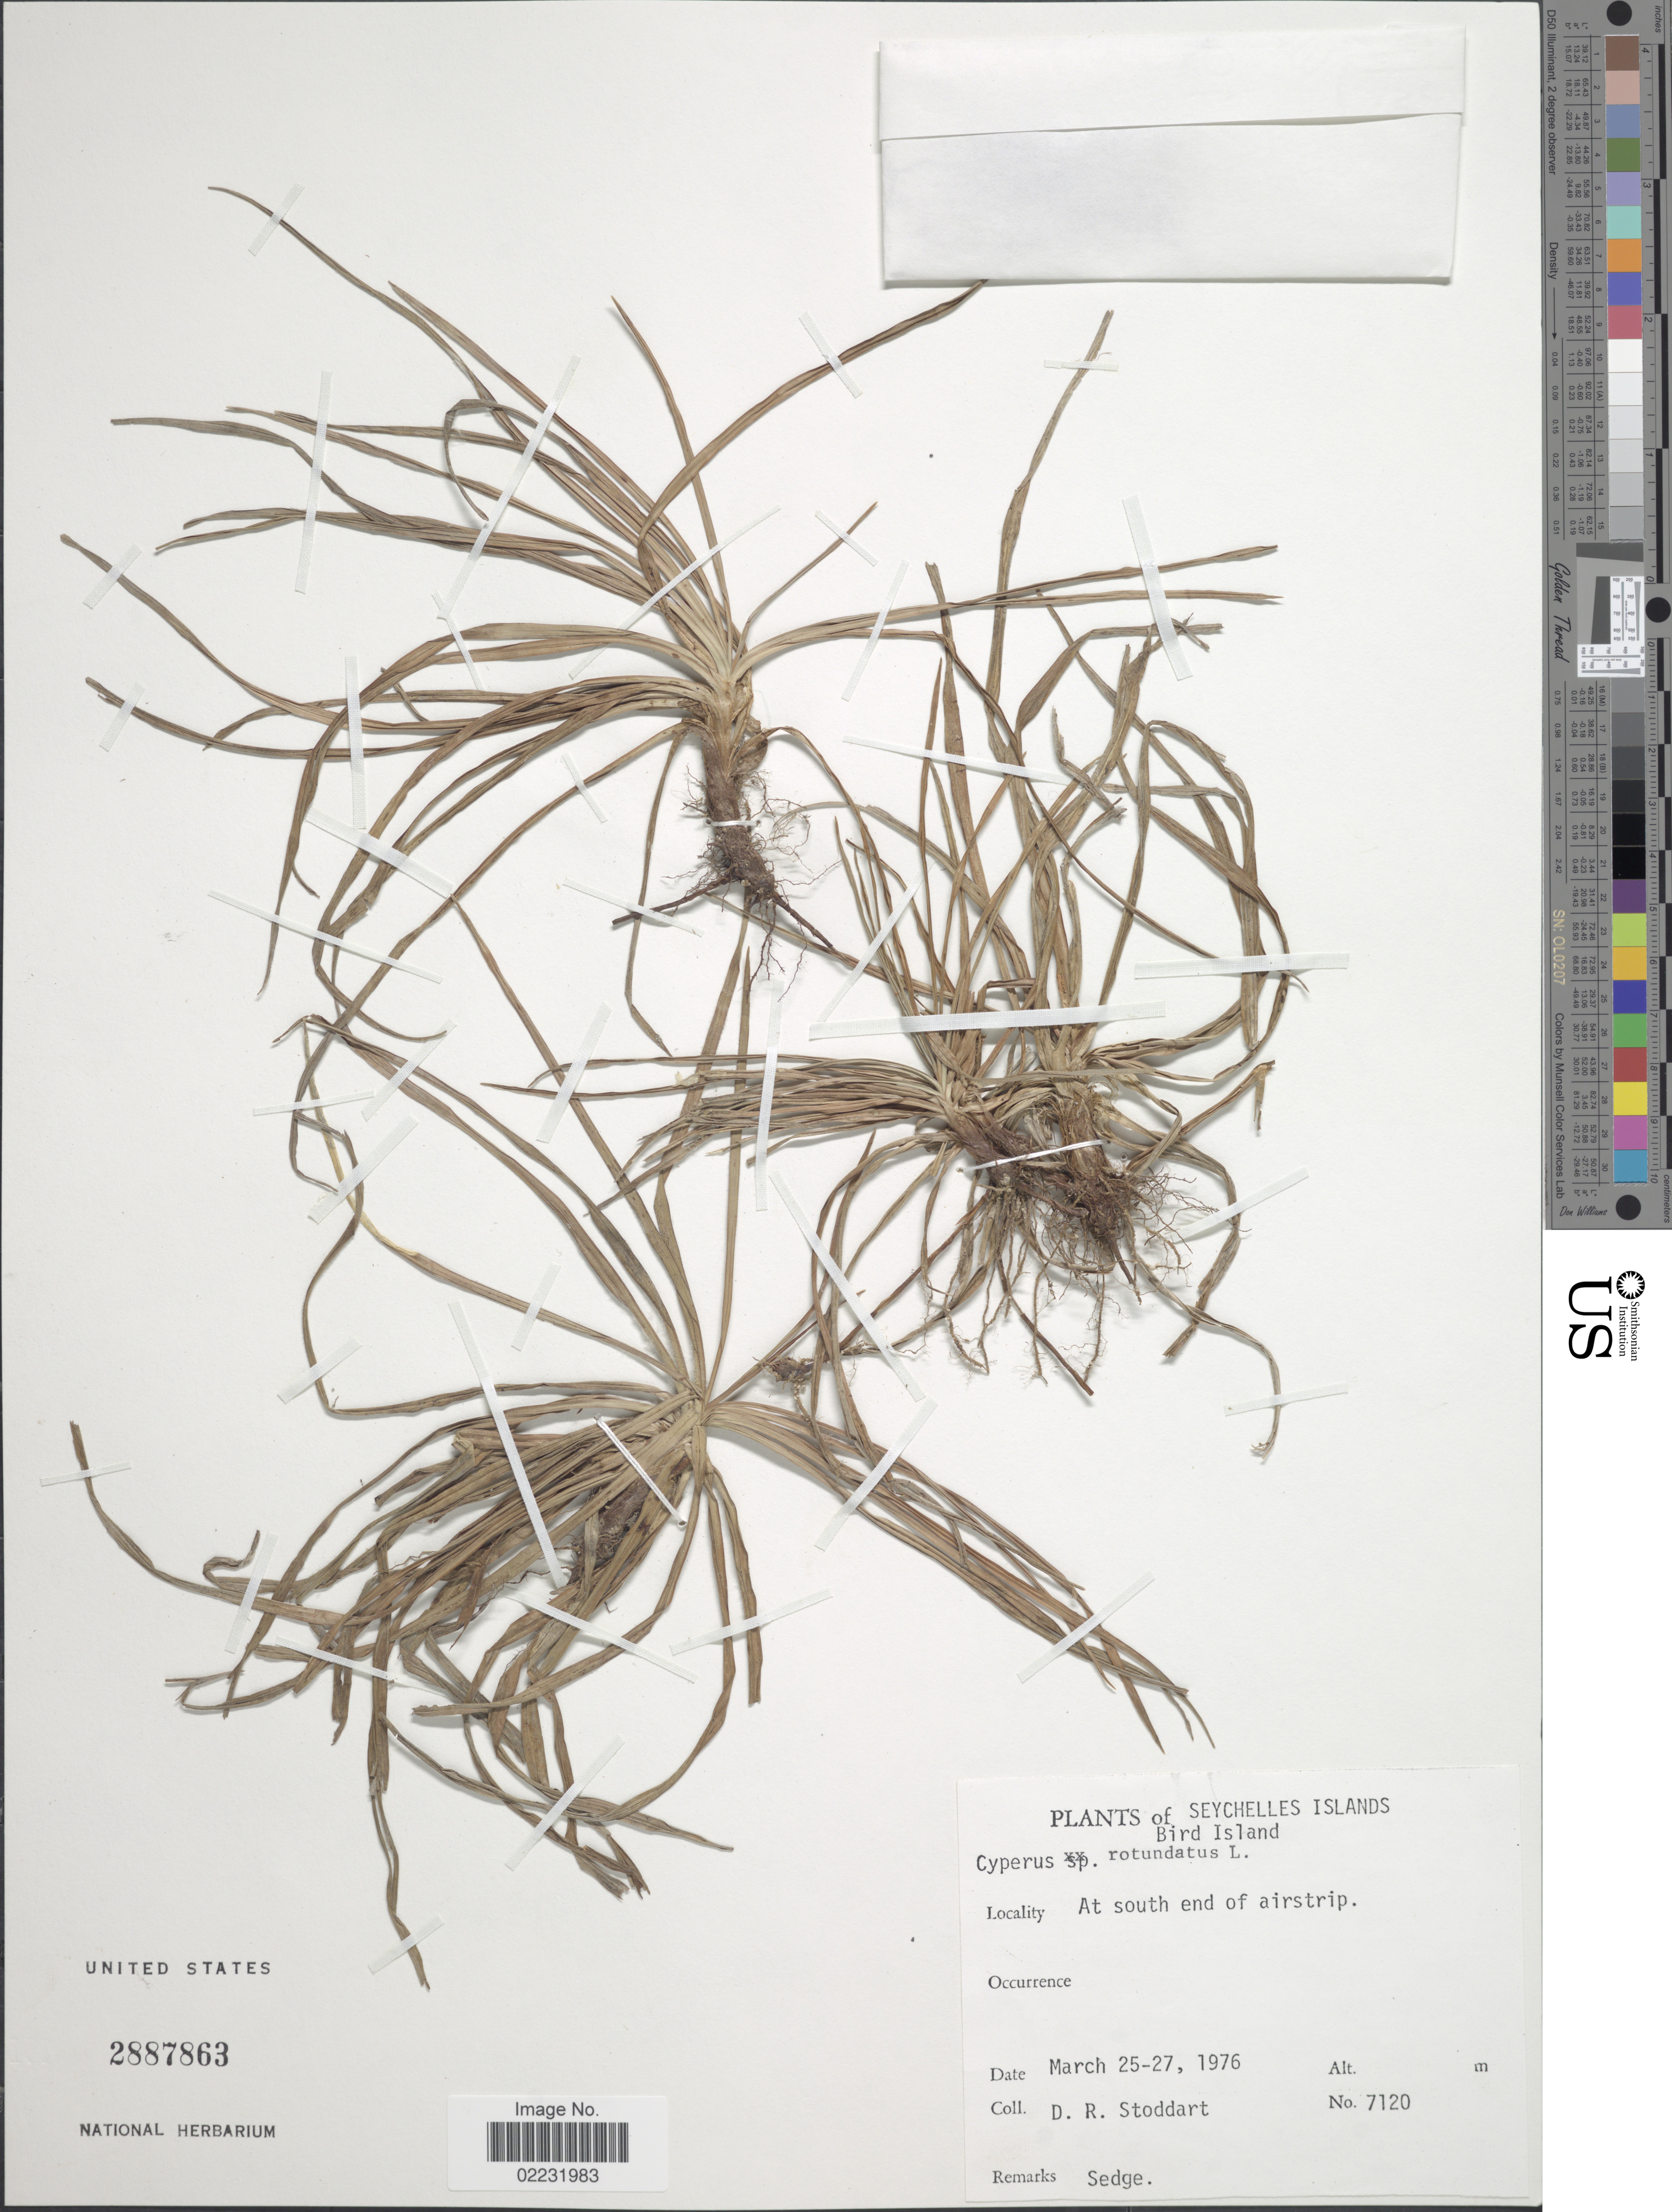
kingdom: Plantae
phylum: Tracheophyta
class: Liliopsida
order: Poales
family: Cyperaceae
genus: Cyperus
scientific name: Cyperus rotundus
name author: L.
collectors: D. R. Stoddart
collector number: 7120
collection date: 1976-03-25/1976-03-27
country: Seychelles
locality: Seychelles Islands, Bird Island, at south end of airstrip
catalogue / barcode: US 2887863